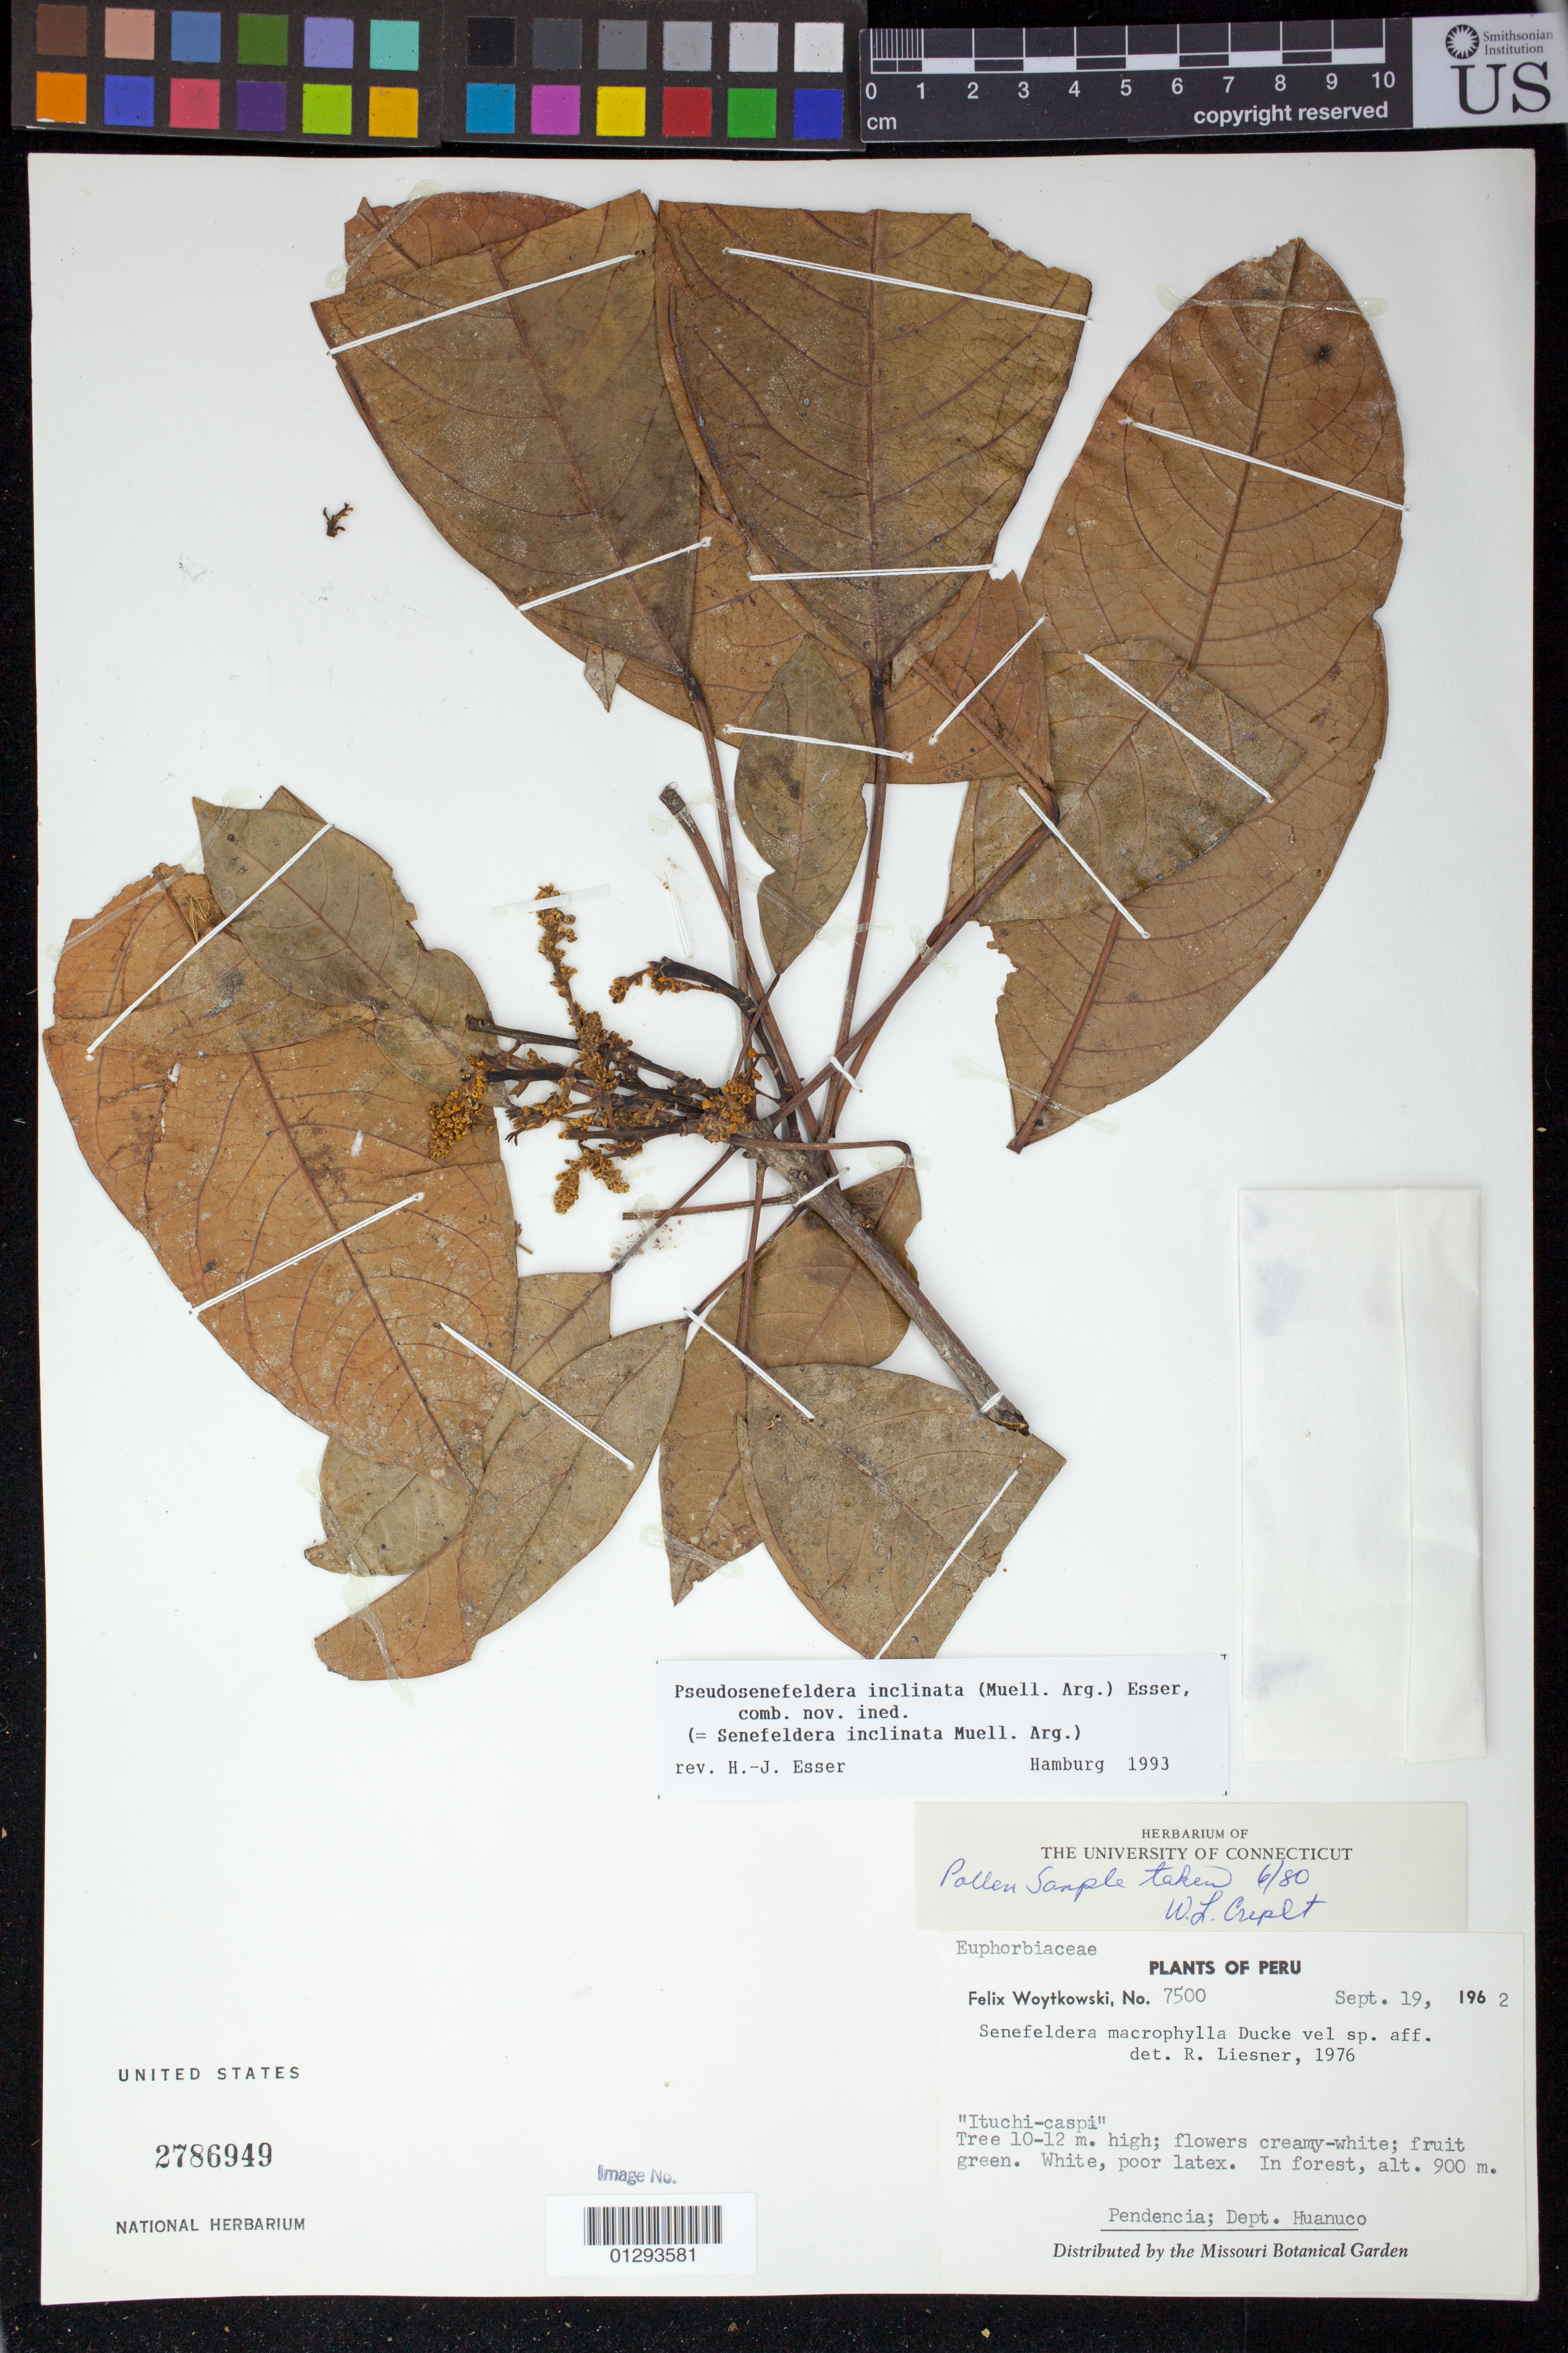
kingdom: Plantae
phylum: Tracheophyta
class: Magnoliopsida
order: Malpighiales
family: Euphorbiaceae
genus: Pseudosenefeldera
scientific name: Pseudosenefeldera inclinata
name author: (Müll. Arg.) Esser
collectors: F. Woytkowski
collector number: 7500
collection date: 1962-09-19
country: Peru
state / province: Huánuco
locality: Pendencia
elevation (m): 900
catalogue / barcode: US 2786949